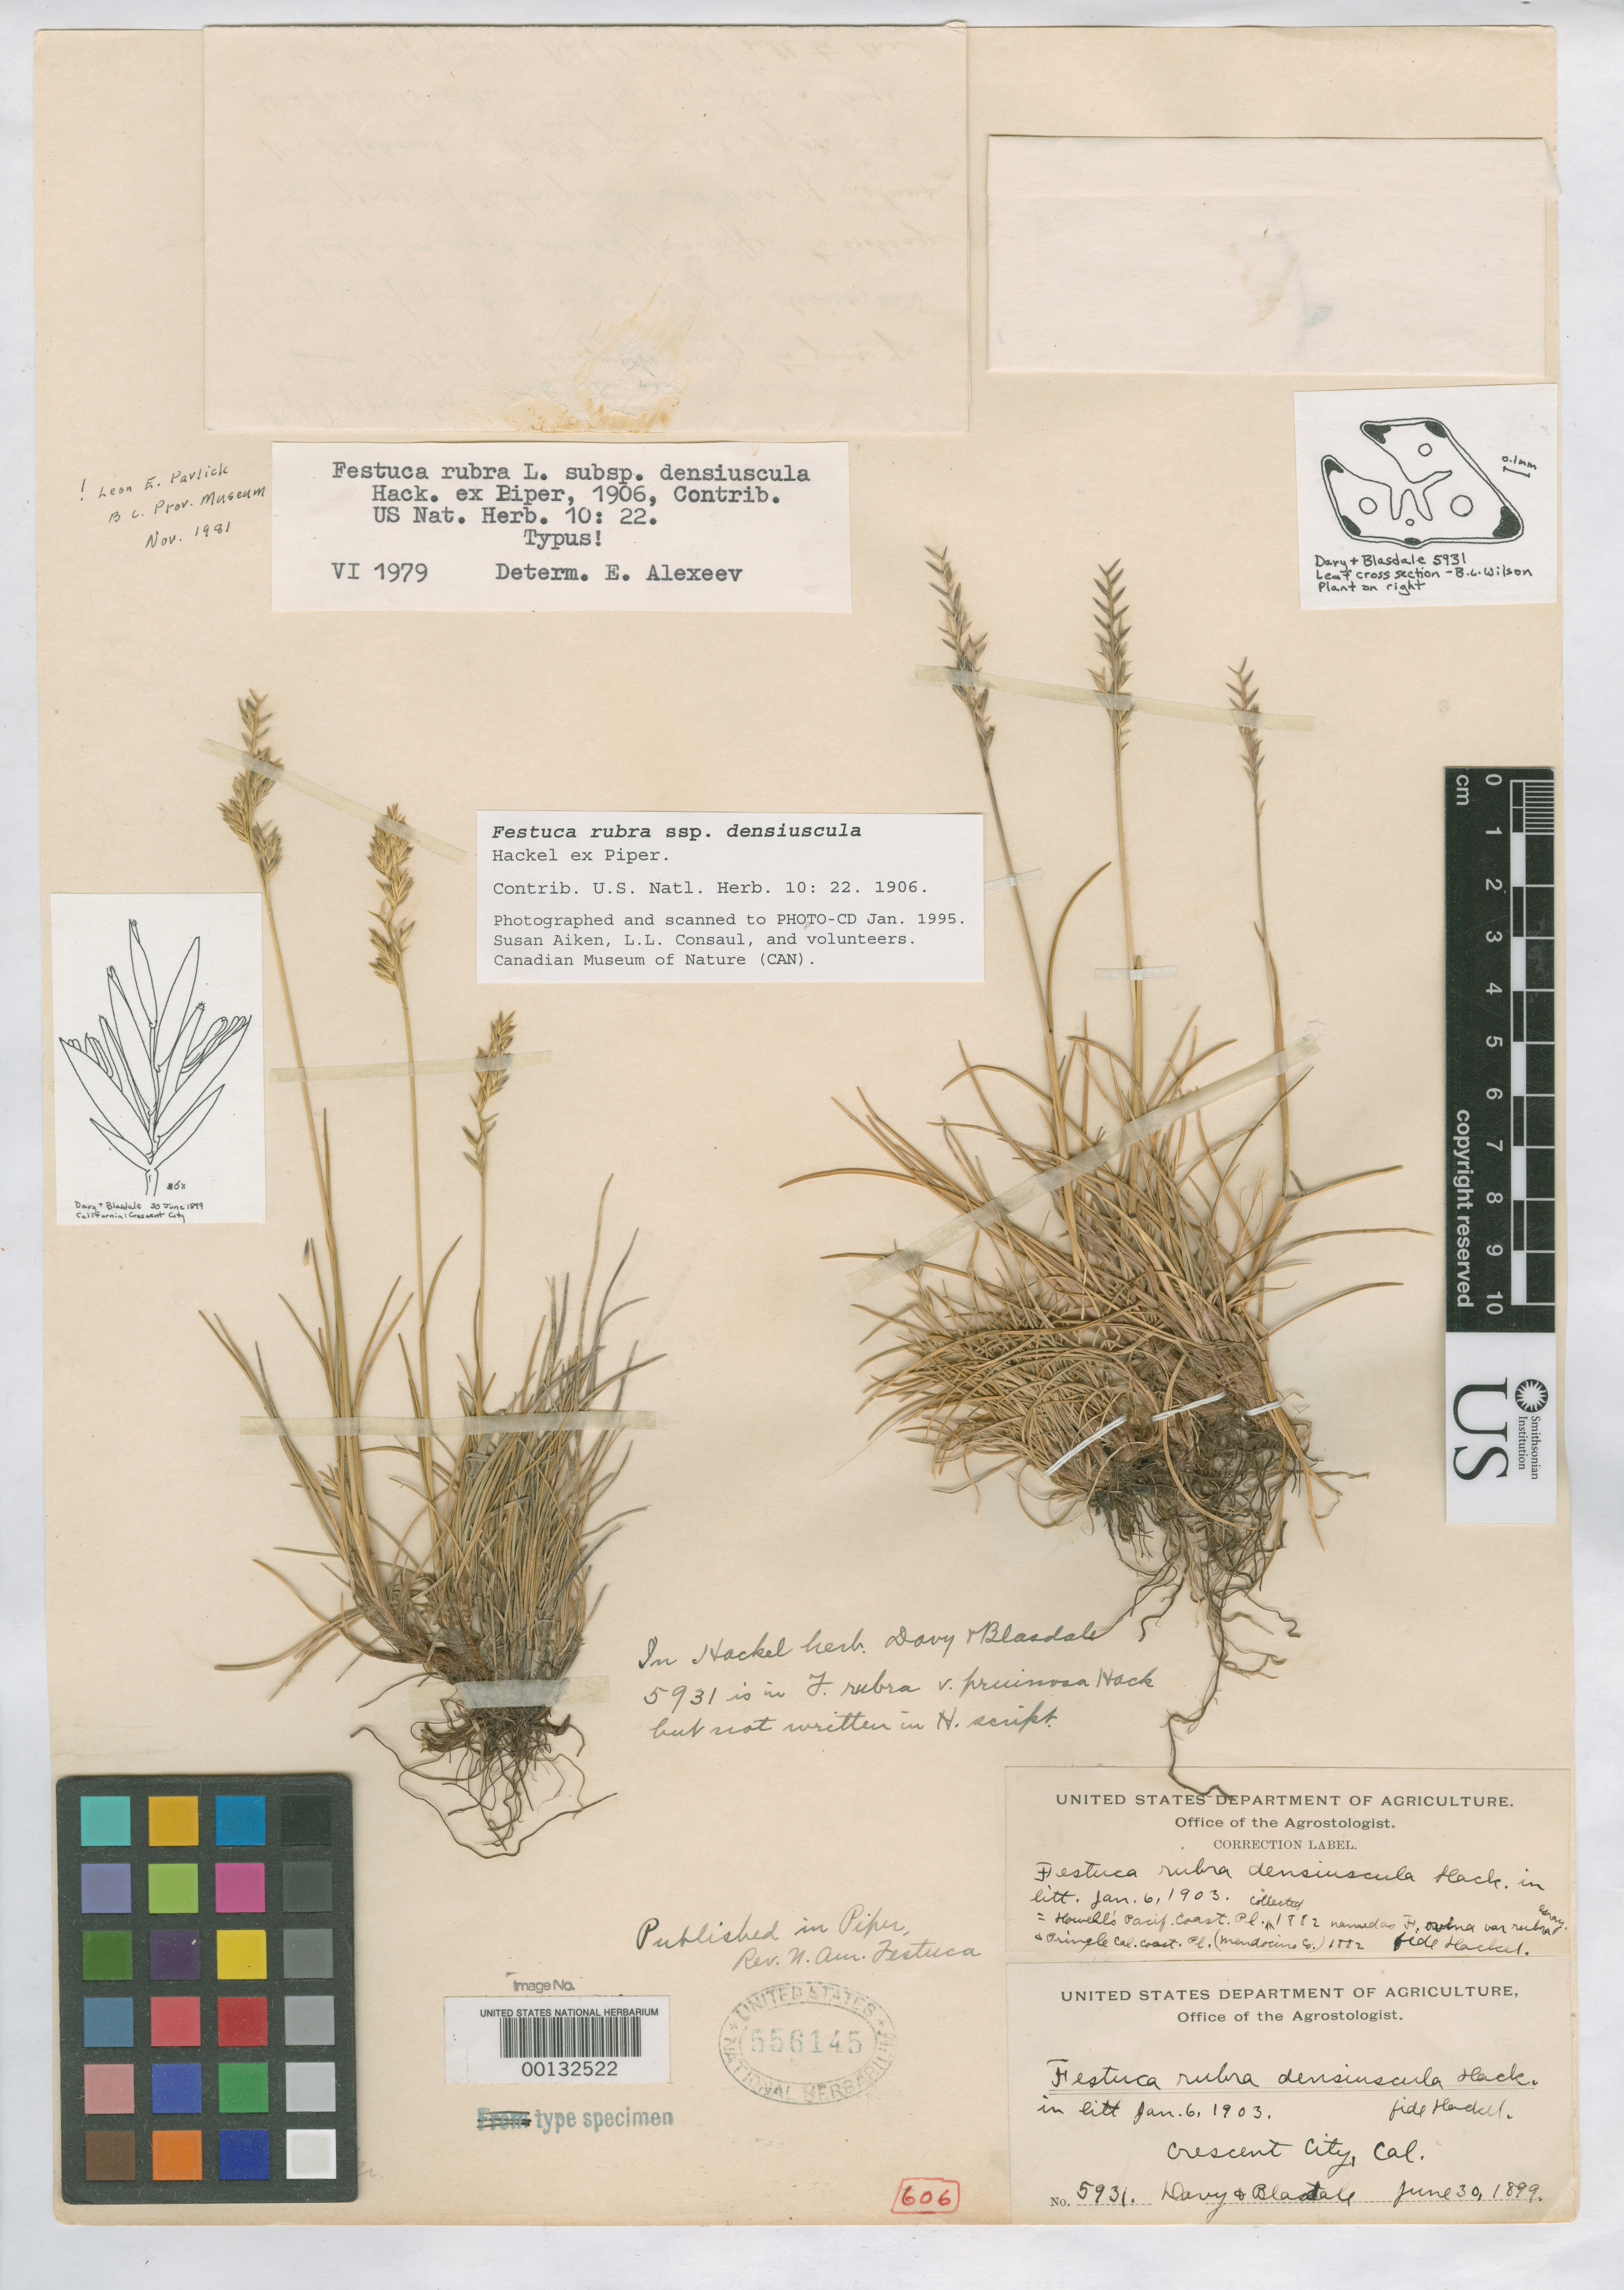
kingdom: Plantae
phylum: Tracheophyta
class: Liliopsida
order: Poales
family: Poaceae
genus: Festuca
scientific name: Festuca rubra subsp. densiuscula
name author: Hack. ex Piper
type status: Holotype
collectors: J. Burtt Davy & W. Bladsdale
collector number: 5931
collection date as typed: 30 Jun 1899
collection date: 1899-06-30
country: United States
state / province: California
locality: Crescent City.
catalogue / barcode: US 556145